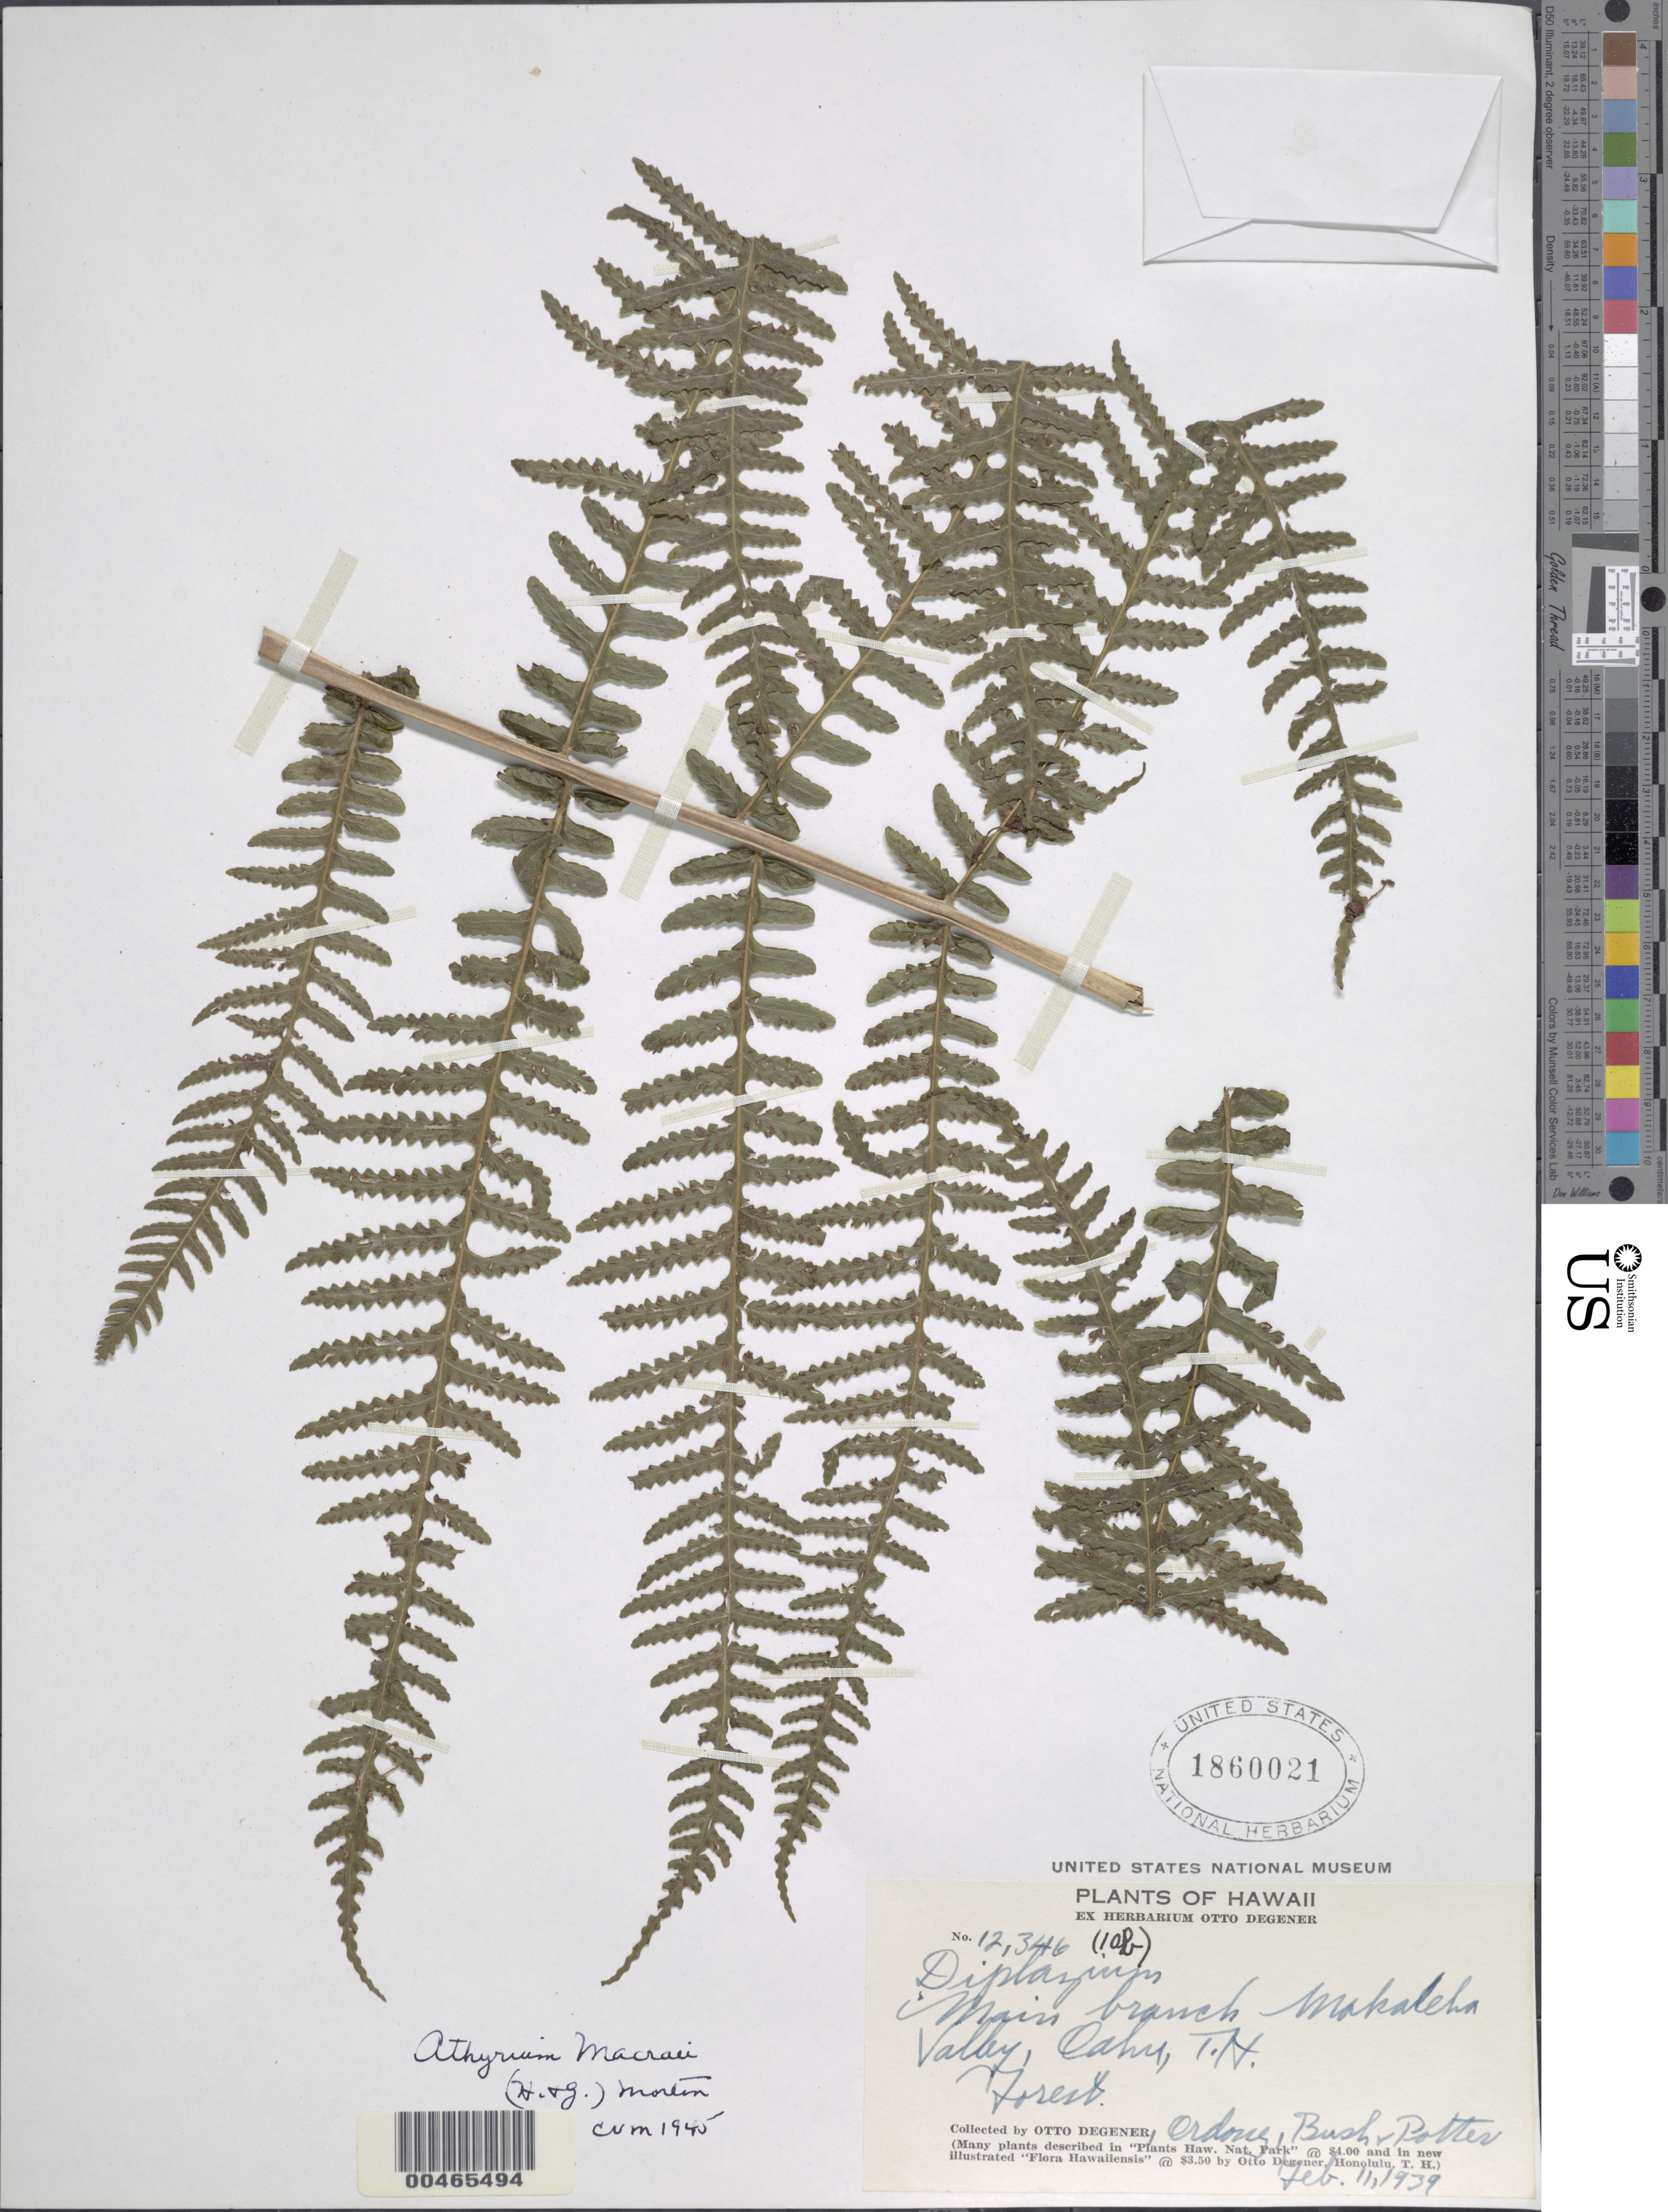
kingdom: Plantae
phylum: Tracheophyta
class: Polypodiopsida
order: Polypodiales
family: Athyriaceae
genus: Deparia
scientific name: Deparia prolifera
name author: (Kaulf.) Hook. & Grev.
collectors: O. Degener, Ordonez, B. F. Bush & Potter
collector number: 12346(10b)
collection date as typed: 11 Feb 1939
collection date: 1939-02-11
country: United States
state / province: Hawaii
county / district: Honolulu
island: Oahu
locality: Main branch Makaleha Valley, Oahu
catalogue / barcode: US 1860021